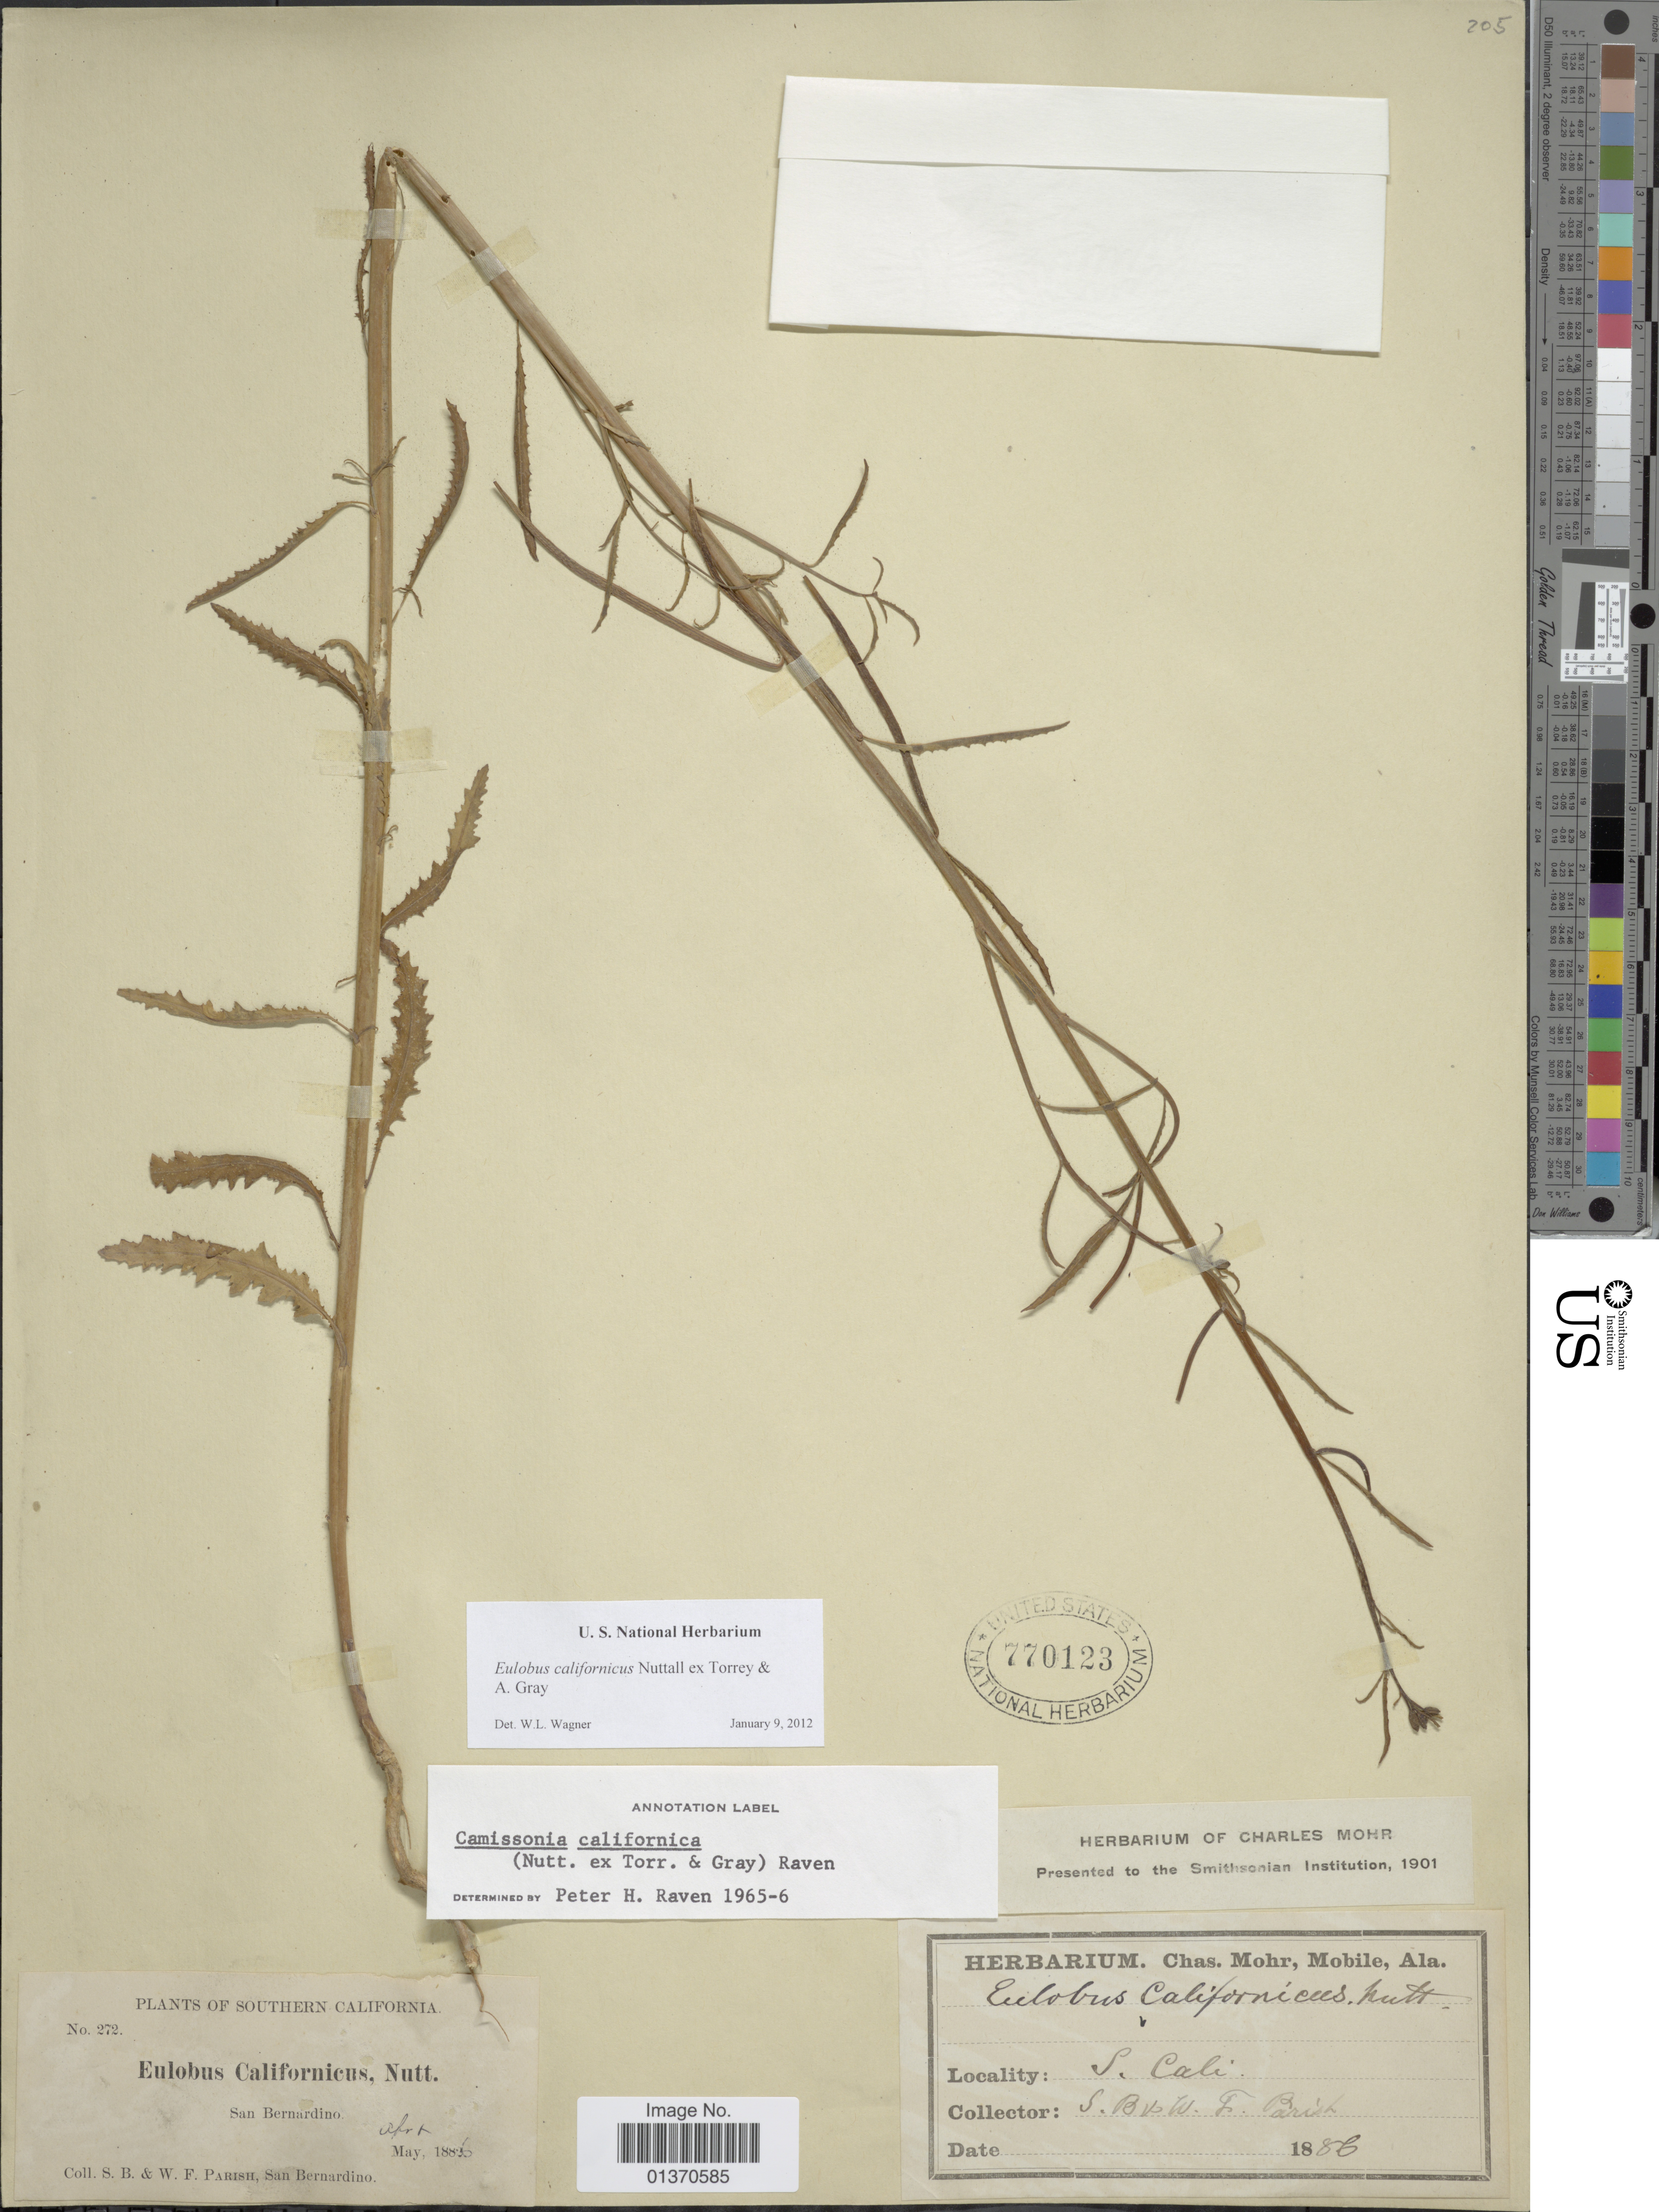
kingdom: Plantae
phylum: Tracheophyta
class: Magnoliopsida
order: Myrtales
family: Onagraceae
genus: Eulobus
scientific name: Eulobus californicus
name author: Nutt. ex Torr. & A. Gray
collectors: S. B. Parish & W. F. Parish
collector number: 272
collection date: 1886-05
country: United States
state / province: California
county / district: San Bernardino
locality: Southern California, San Bernardino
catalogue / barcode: US 770123